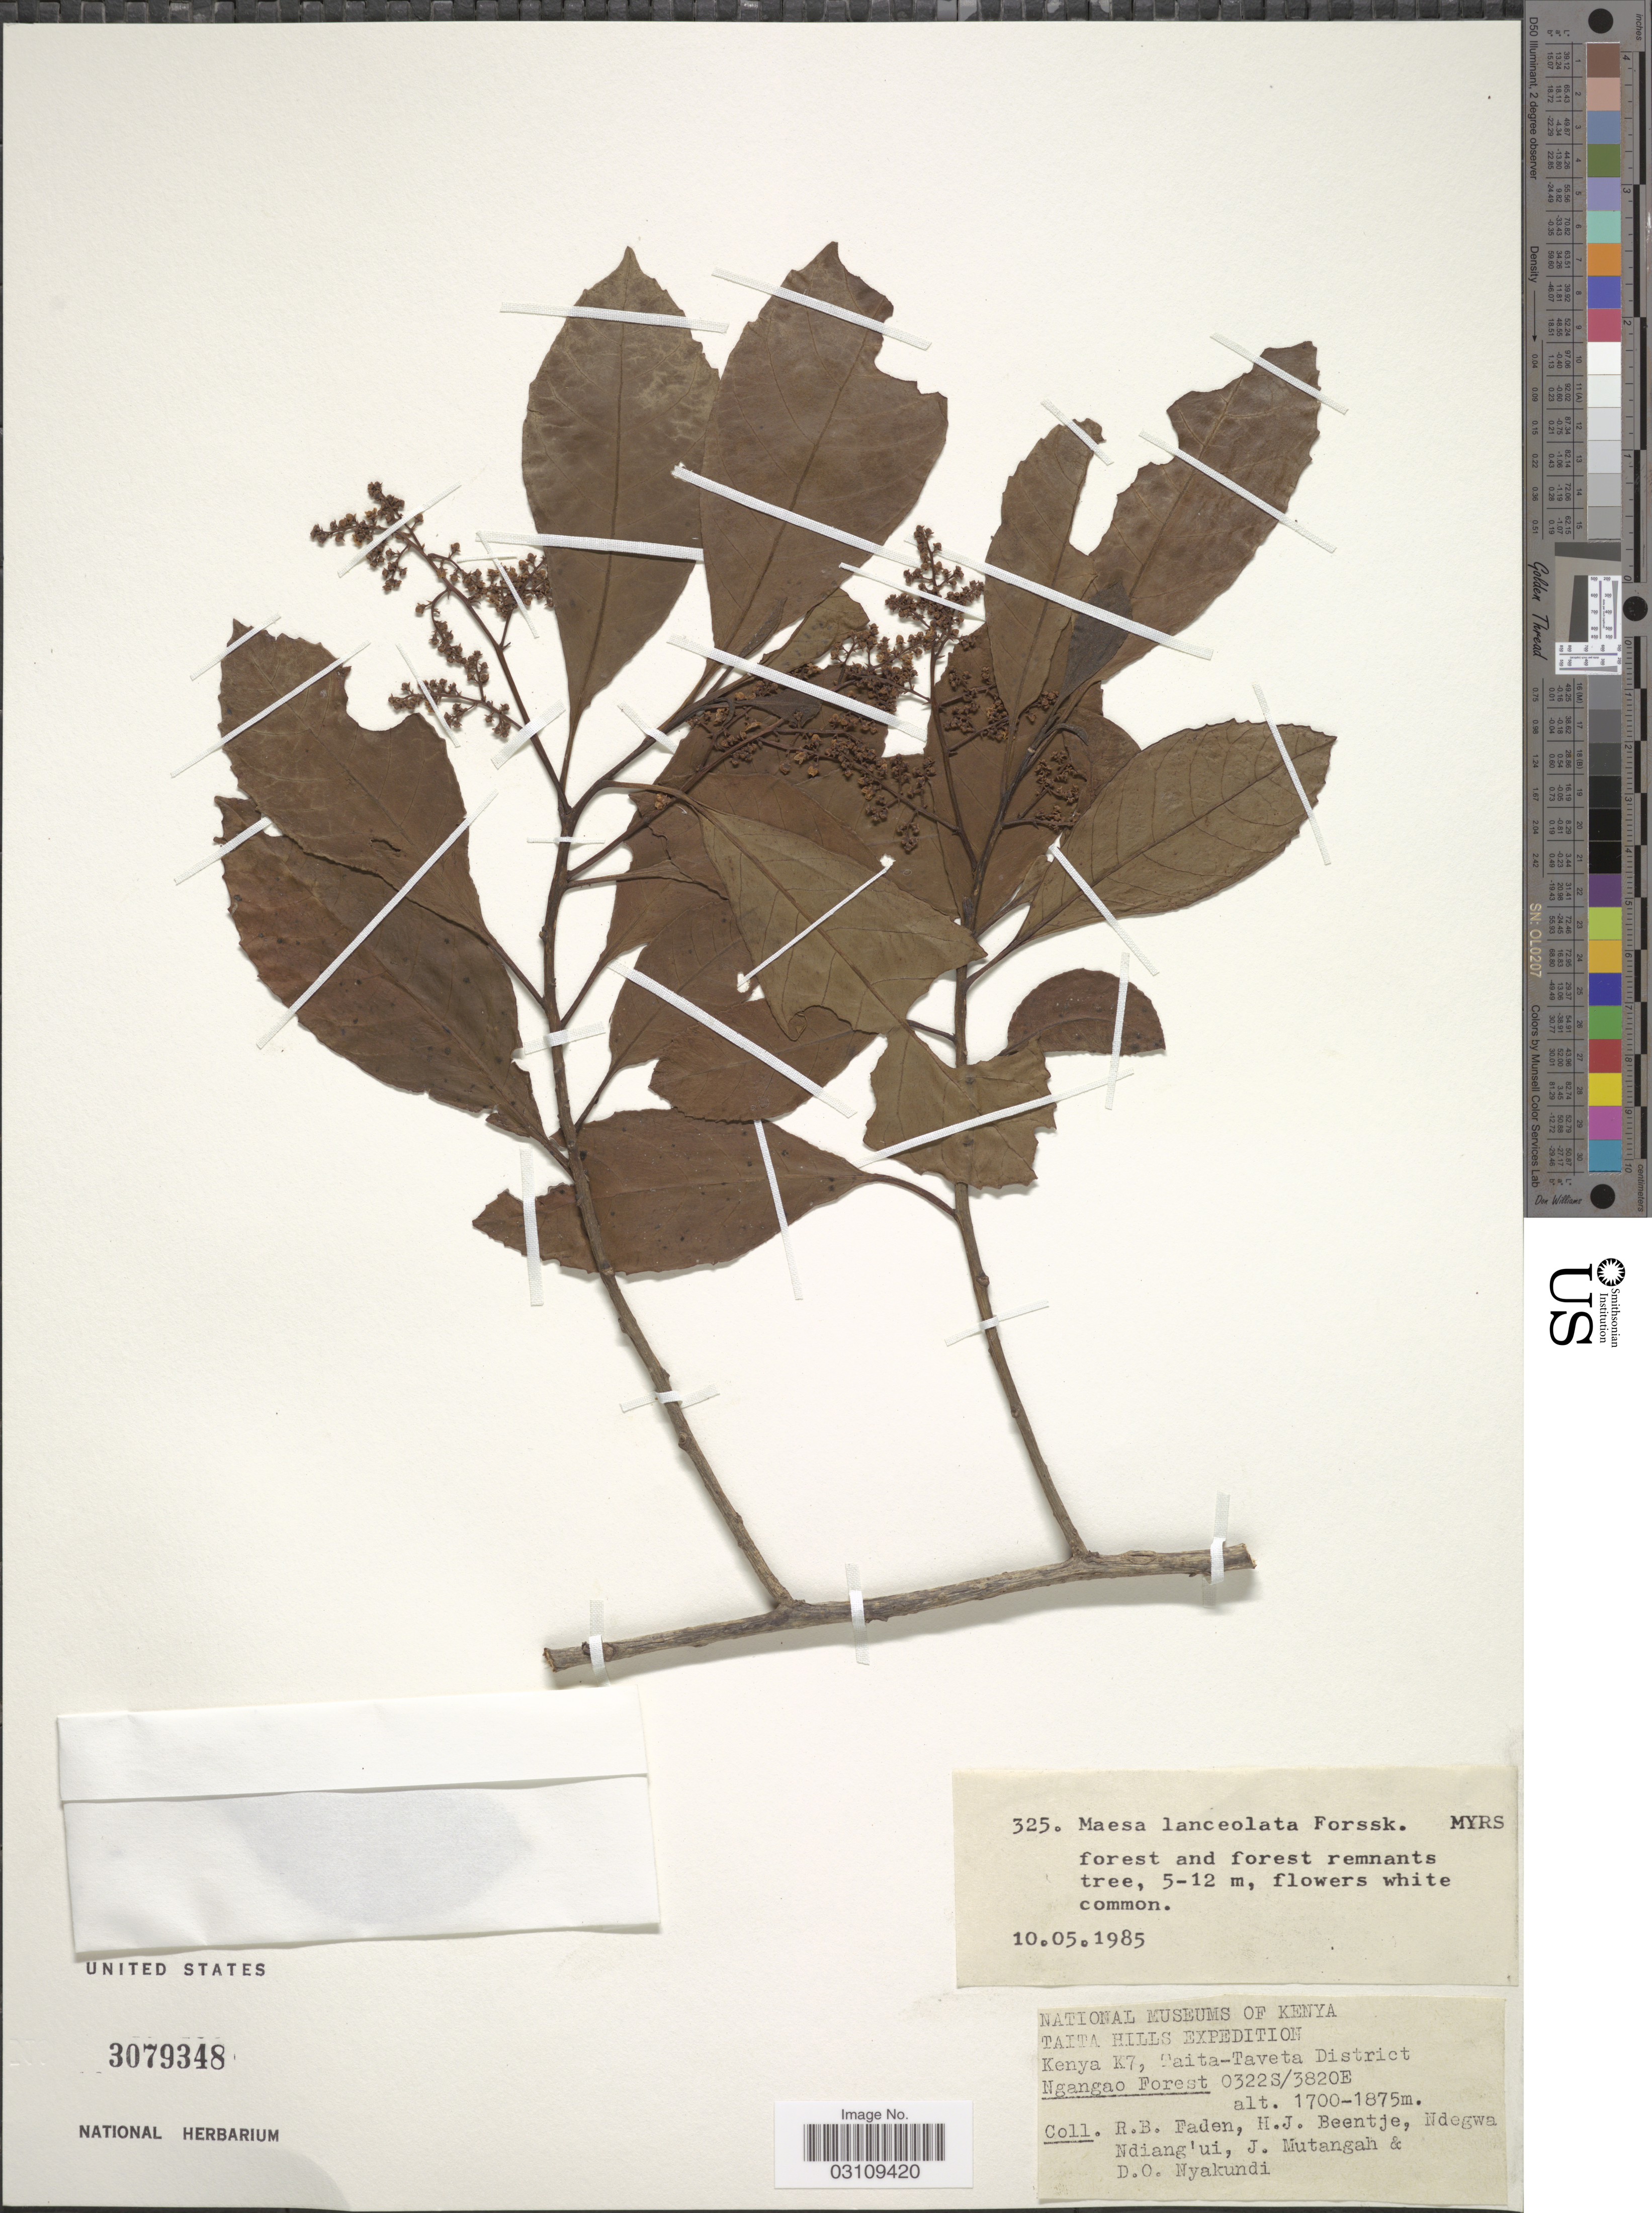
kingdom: Plantae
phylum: Tracheophyta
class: Magnoliopsida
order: Ericales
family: Primulaceae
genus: Maesa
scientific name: Maesa lanceolata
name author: Forssk.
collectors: R. B. Faden, H. J. Beentje, Ndegwa Ndiang'ui, J. Mutangah & D. Nyakundi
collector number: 325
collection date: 1985-05-10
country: Kenya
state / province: Taita Taveta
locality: Taita Hills, K7, Taita-Taveta District, Ngangao Forest.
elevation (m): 1700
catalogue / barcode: US 3079348